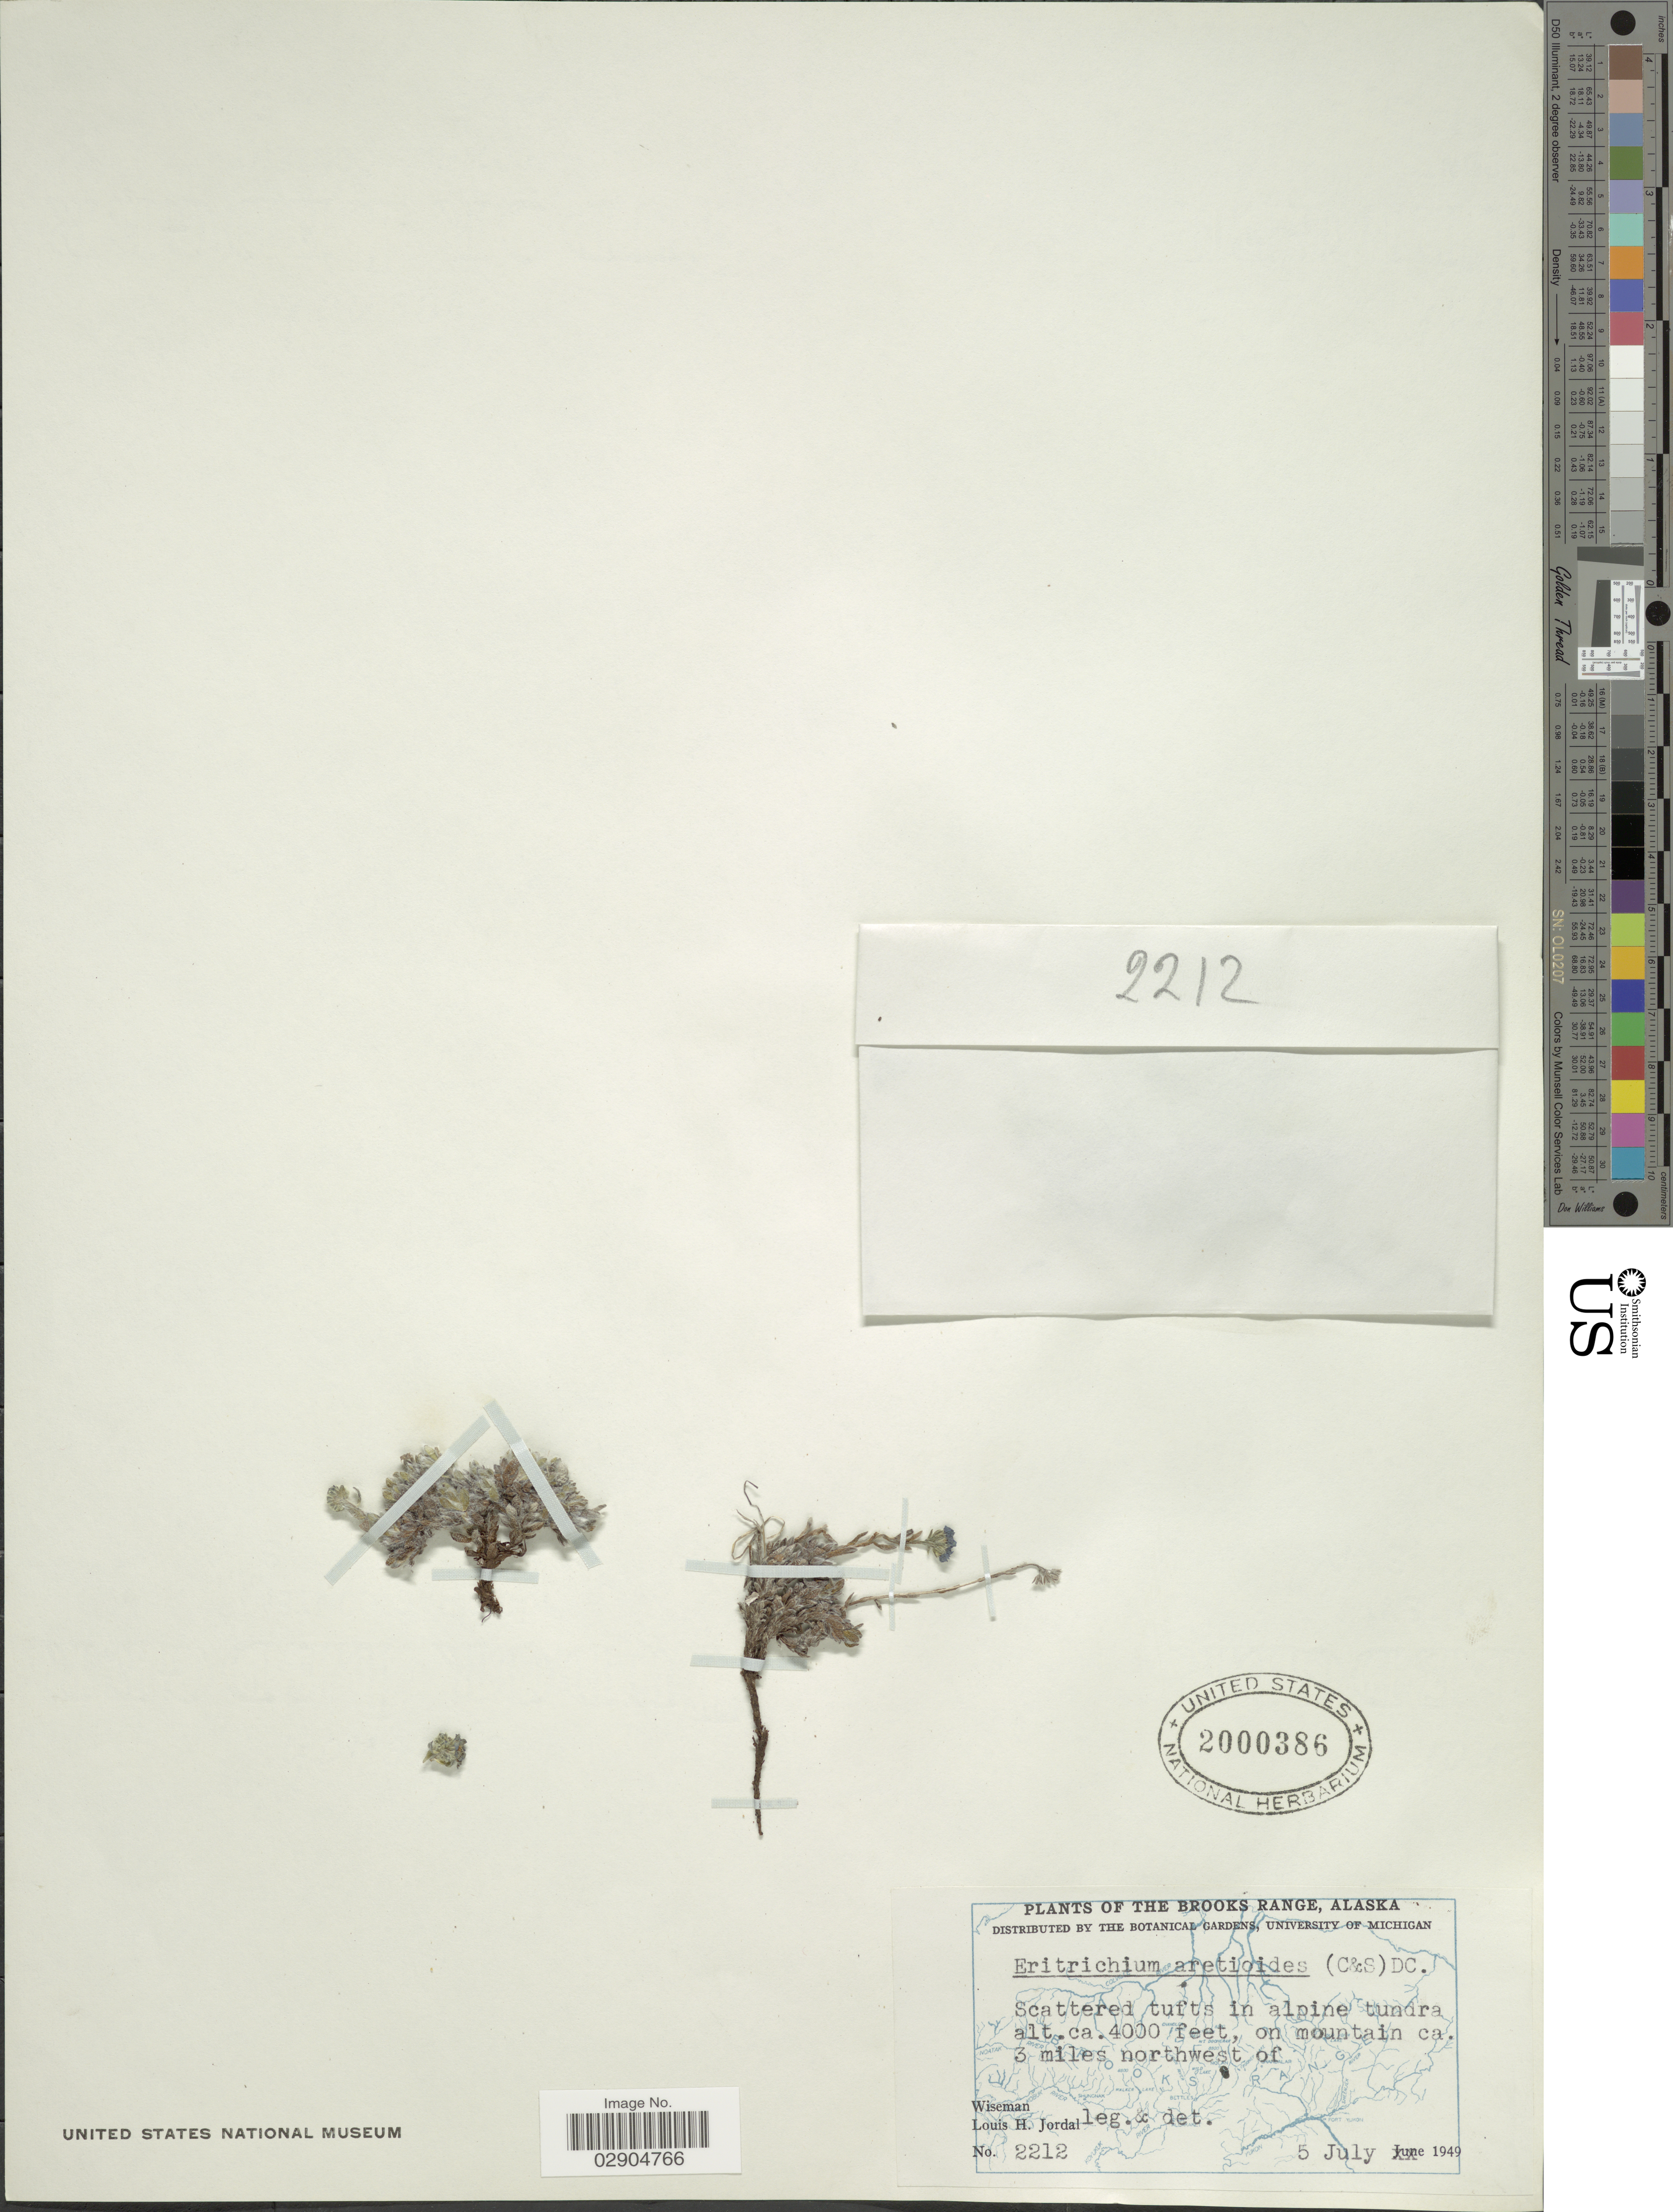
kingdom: Plantae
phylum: Tracheophyta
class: Magnoliopsida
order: Boraginales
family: Boraginaceae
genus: Eritrichium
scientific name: Eritrichium aretioides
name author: (Cham.) DC.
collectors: L. Jordal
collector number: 2212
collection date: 1949-07-05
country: United States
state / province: Alaska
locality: The Brooks Range, Alaska, on mountain ca. 3 miles northwest of Wiseman.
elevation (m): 1219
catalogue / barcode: US 2000386